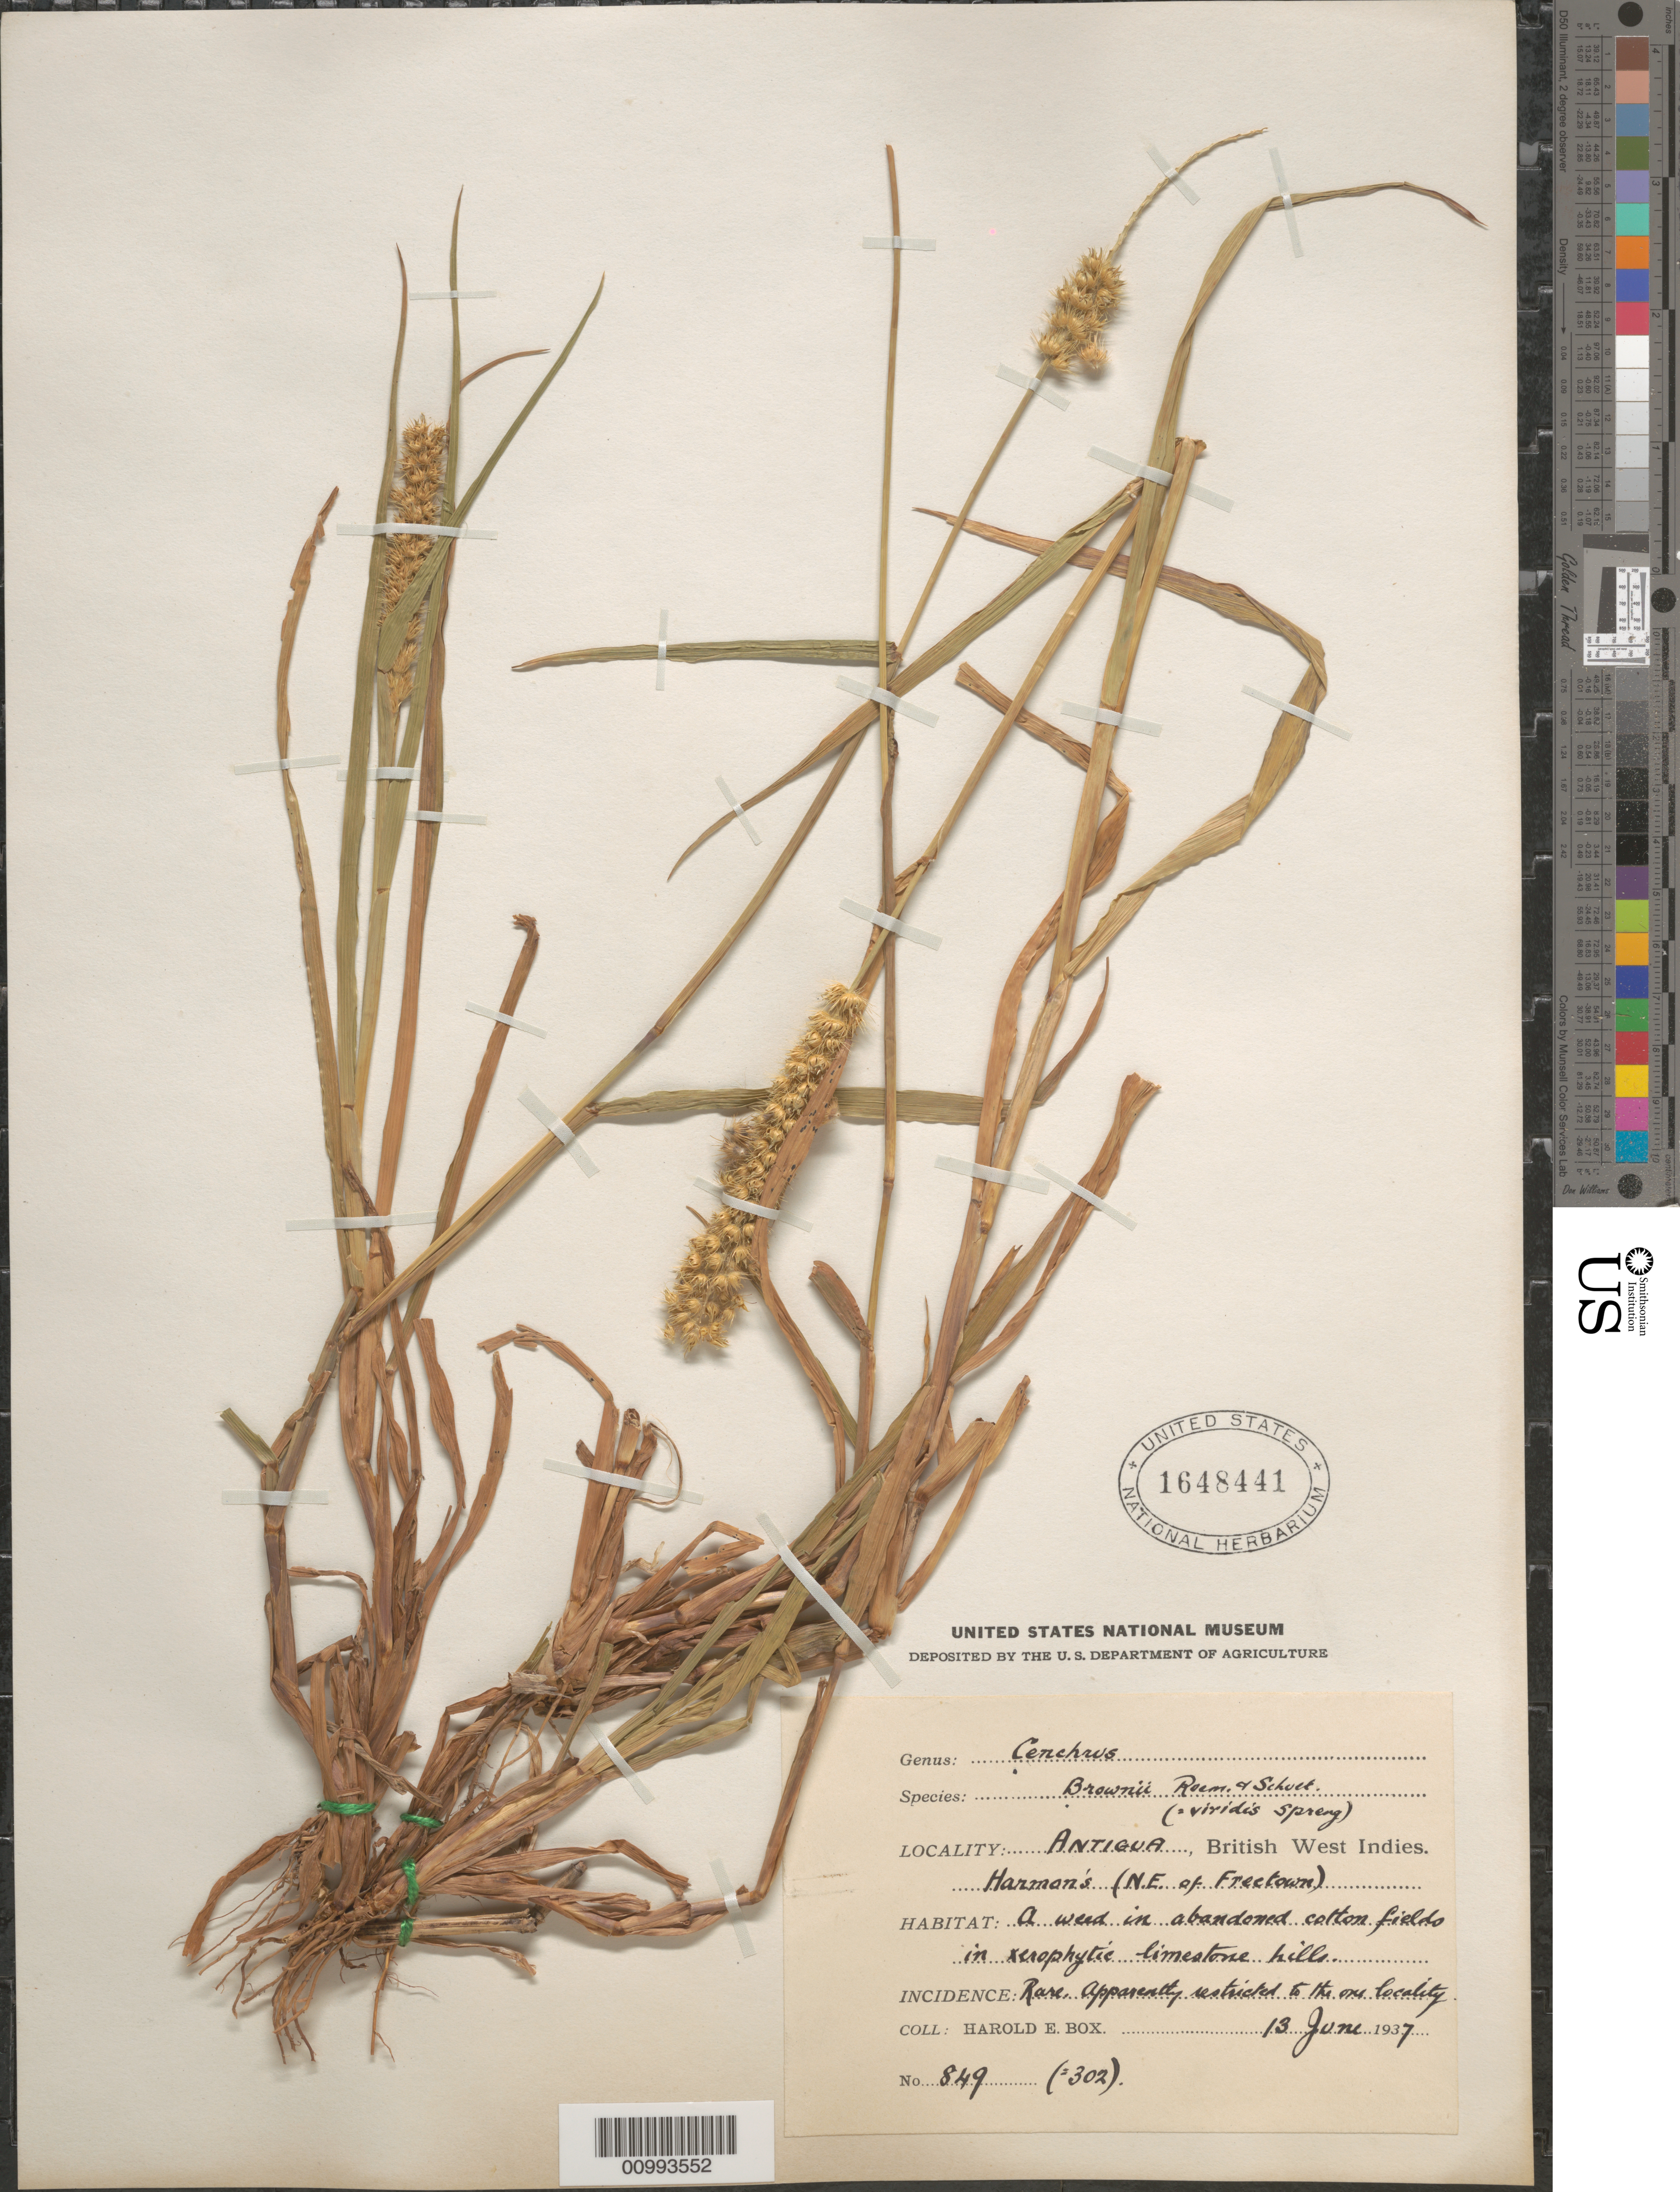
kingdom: Plantae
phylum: Tracheophyta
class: Liliopsida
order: Poales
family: Poaceae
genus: Cenchrus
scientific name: Cenchrus brownii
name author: Roem. & Schult.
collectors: H. E. Box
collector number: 849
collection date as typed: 13 Jun 1937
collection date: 1937-06-13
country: Antigua and Barbuda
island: Antigua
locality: N.E. of Freetown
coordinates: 0 N, 0 E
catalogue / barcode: US 1648441